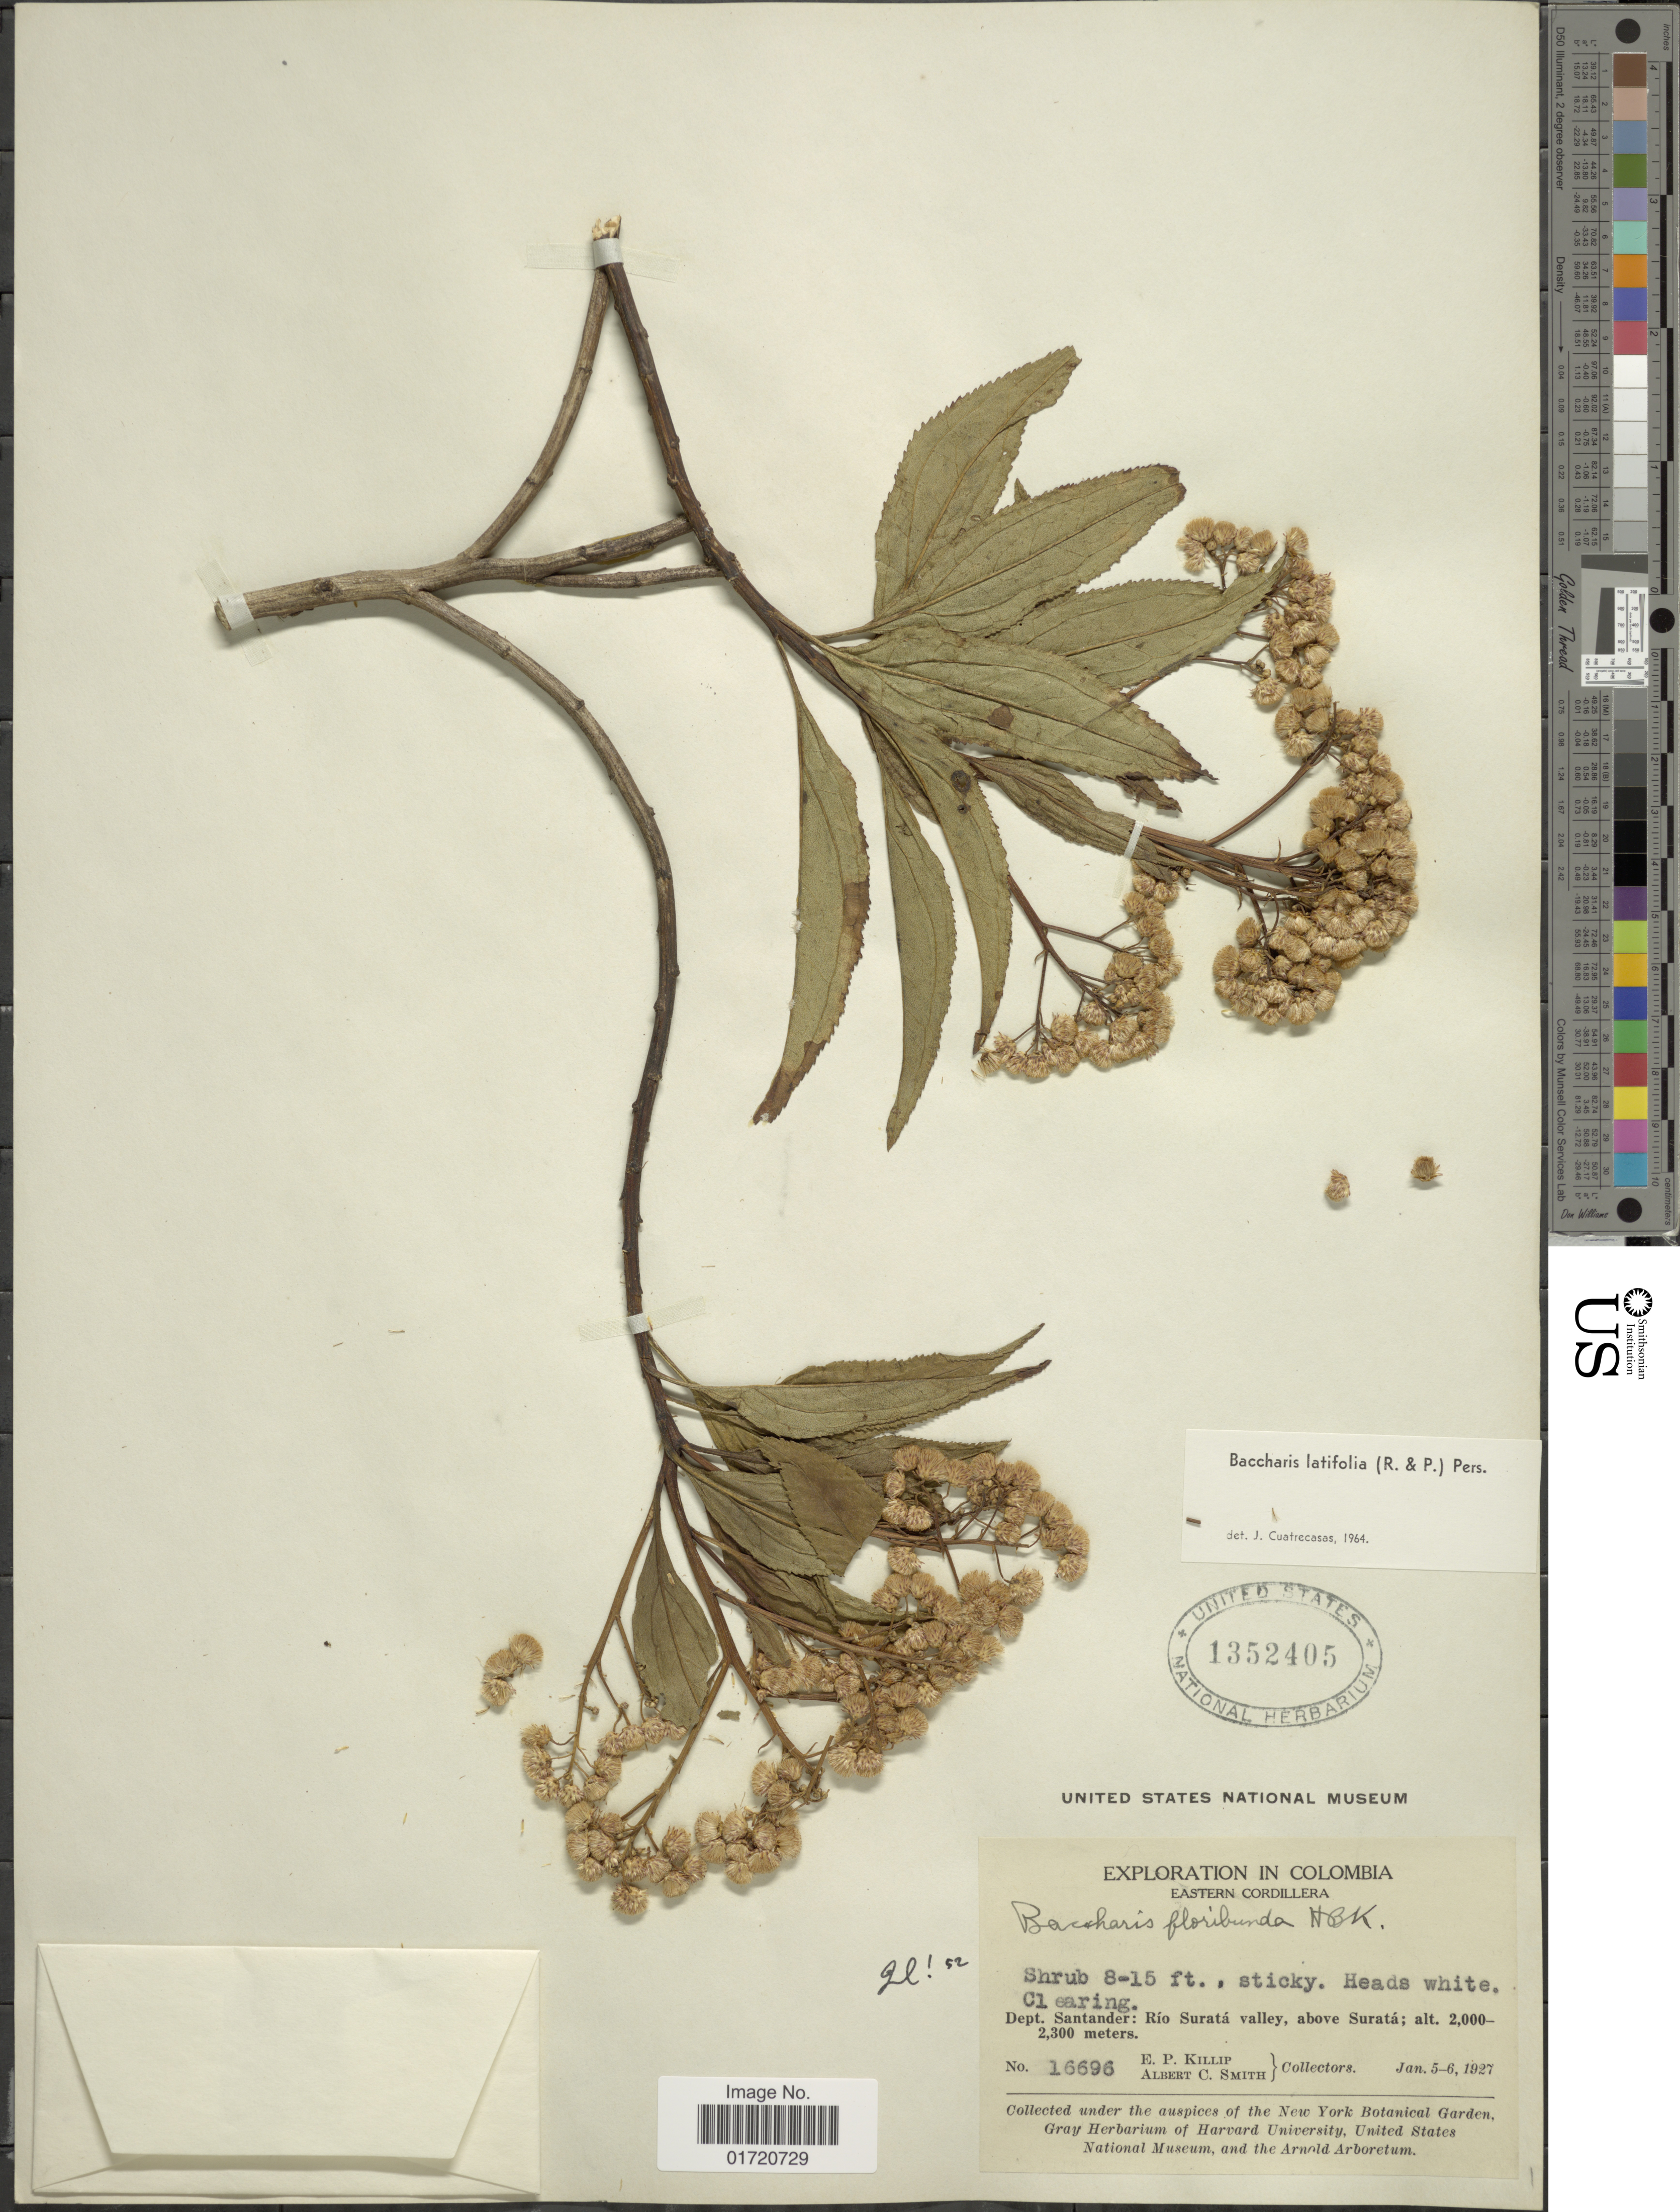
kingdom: Plantae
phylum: Tracheophyta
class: Magnoliopsida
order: Asterales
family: Asteraceae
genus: Baccharis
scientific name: Baccharis latifolia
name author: (Ruiz & Pav.) Pers.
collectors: E. P. Killip & A. C. Smith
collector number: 16696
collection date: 1927-01-05/1927-01-06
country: Colombia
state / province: Santander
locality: Rio Surata valley, above Surata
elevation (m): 2000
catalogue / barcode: US 1352405